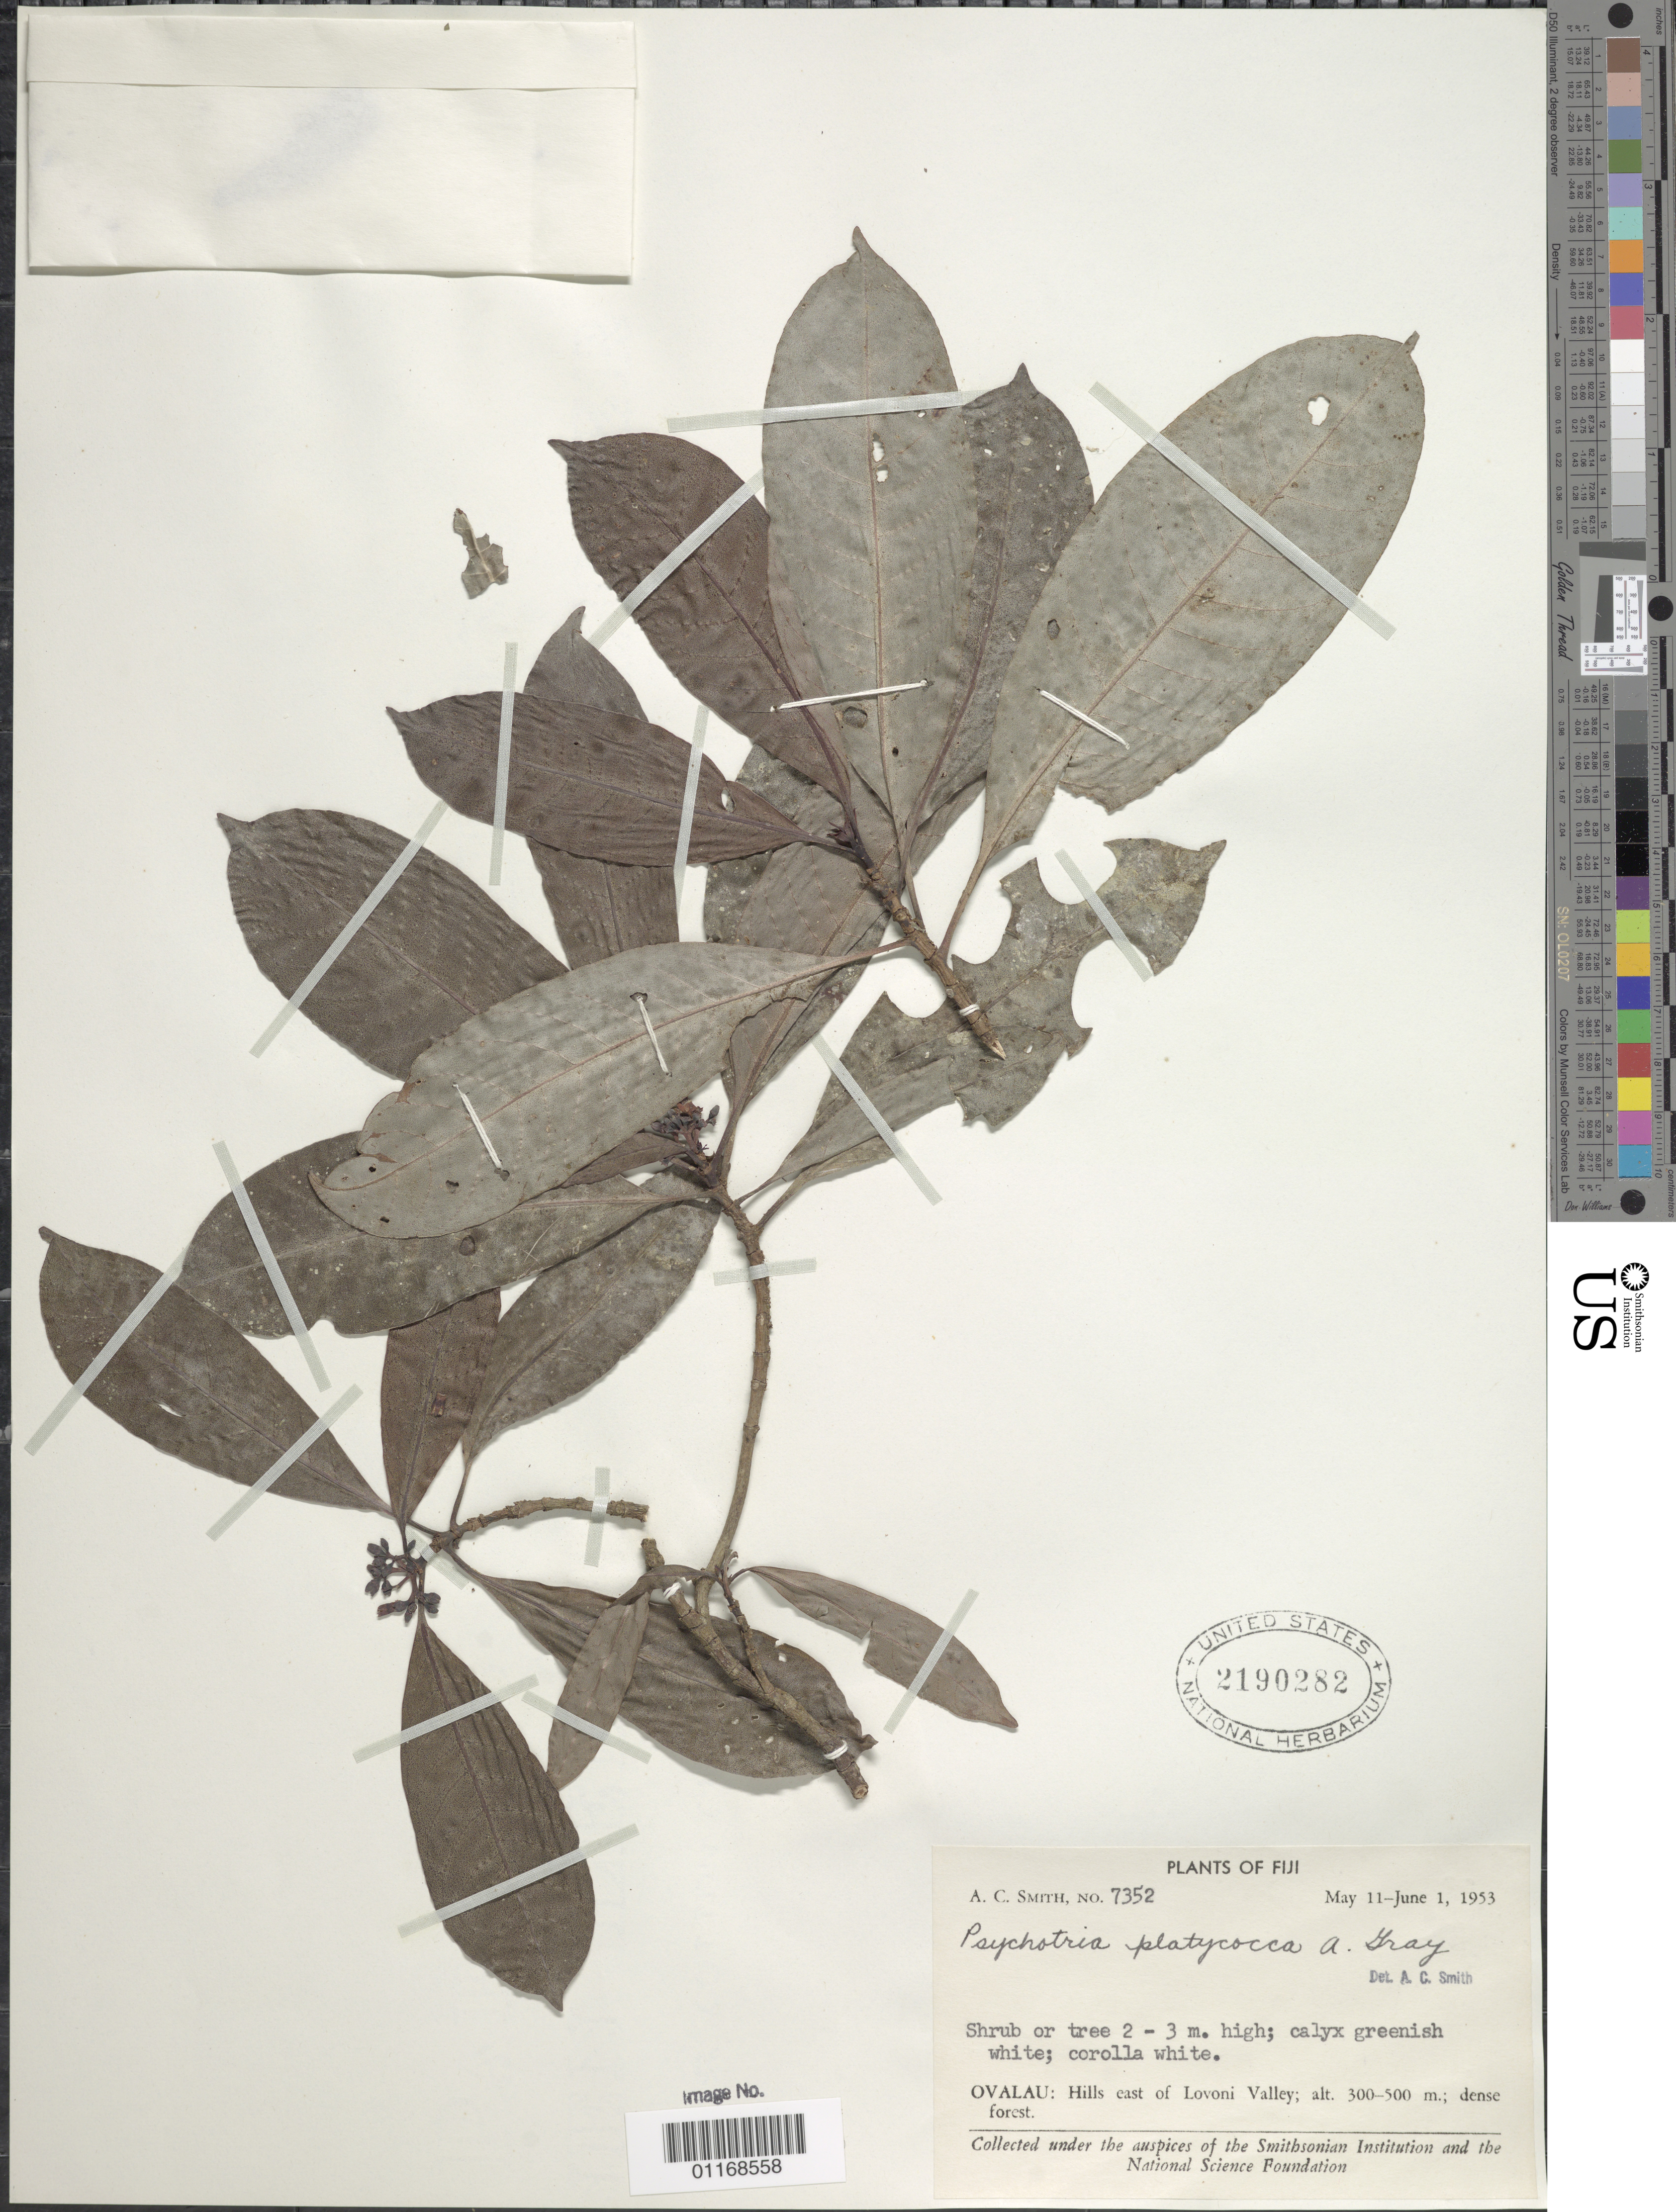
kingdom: Plantae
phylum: Tracheophyta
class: Magnoliopsida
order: Gentianales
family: Rubiaceae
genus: Psychotria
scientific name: Psychotria platycocca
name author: A. Gray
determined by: Smith, A. C.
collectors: A. C. Smith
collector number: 7352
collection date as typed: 11 May 1953 to 01 Jun 1953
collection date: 1953-05-11/1953-06-01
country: Fiji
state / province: Eastern Division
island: Ovalau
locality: Ovalau, hills E of Lovoni Valley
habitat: Dense forest.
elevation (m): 300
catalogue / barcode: US 2190282